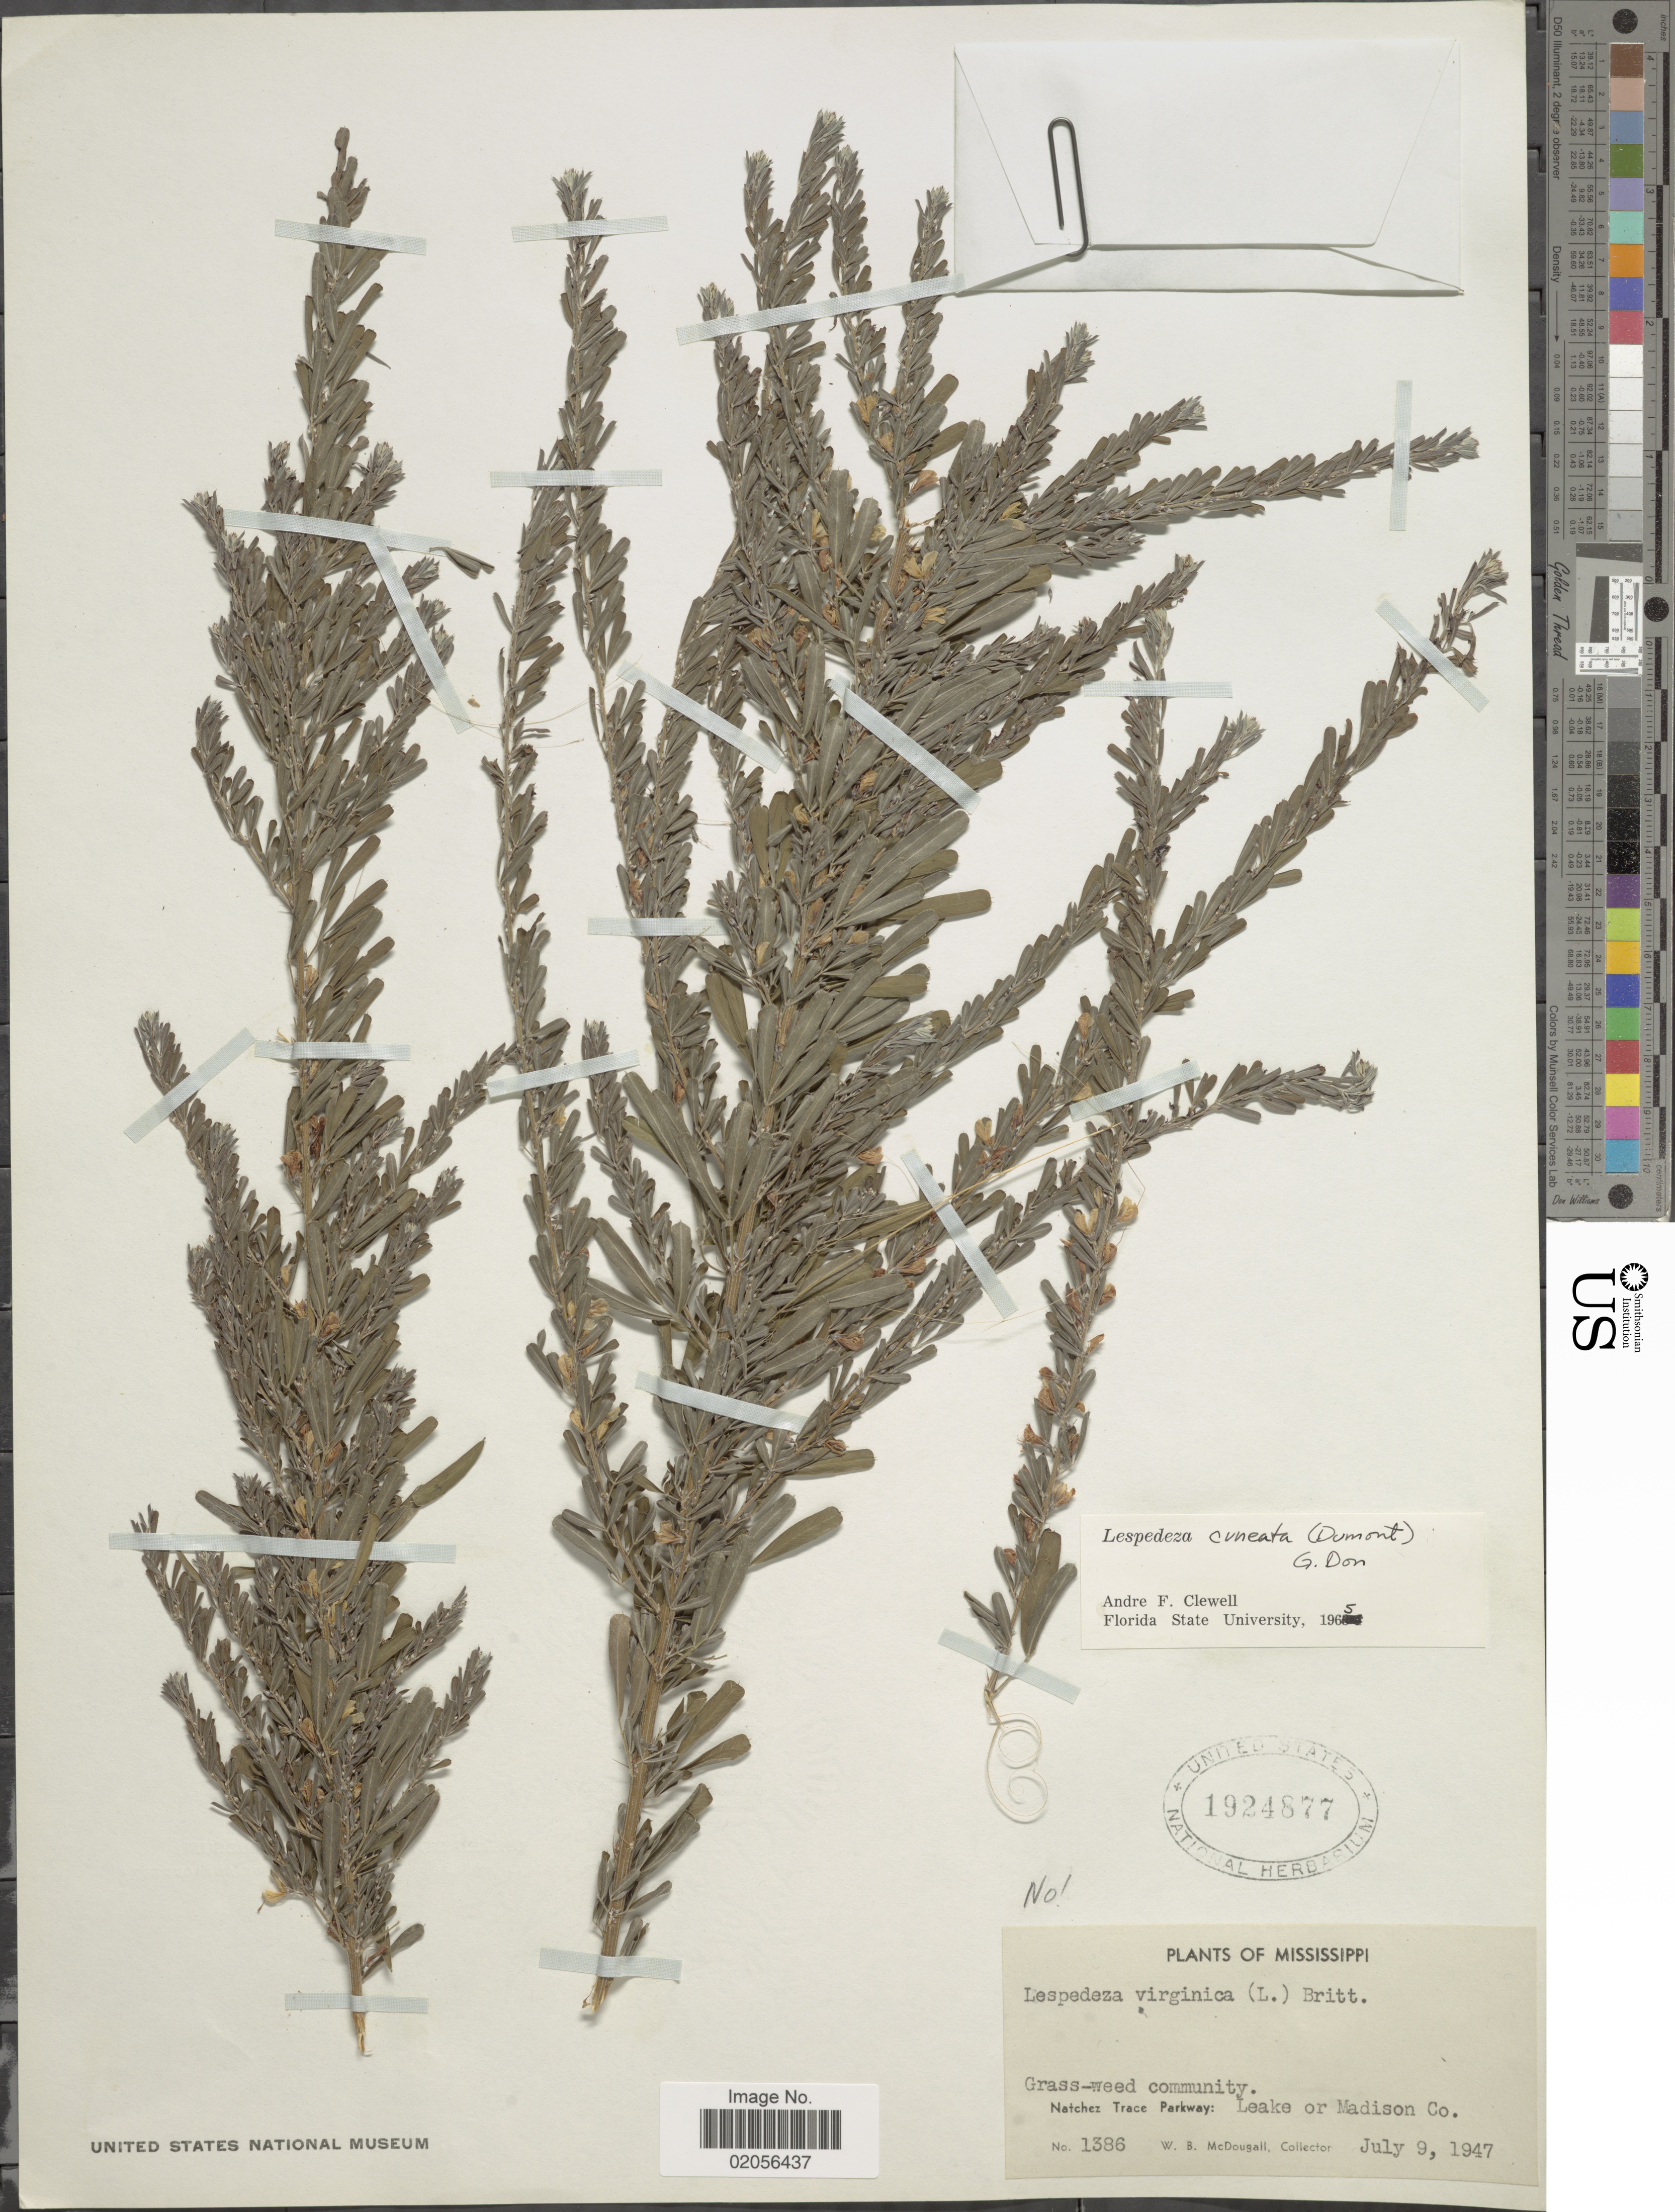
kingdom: Plantae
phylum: Tracheophyta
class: Magnoliopsida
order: Fabales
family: Fabaceae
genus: Lespedeza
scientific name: Lespedeza cuneata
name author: (Dum. Cours.) G. Don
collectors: W. B. McDougall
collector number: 1386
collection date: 1947-07-09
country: United States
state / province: Mississippi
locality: Grass-weed community, Natchez Trace Parkway: Leake or Madison Co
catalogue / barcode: US 1924877